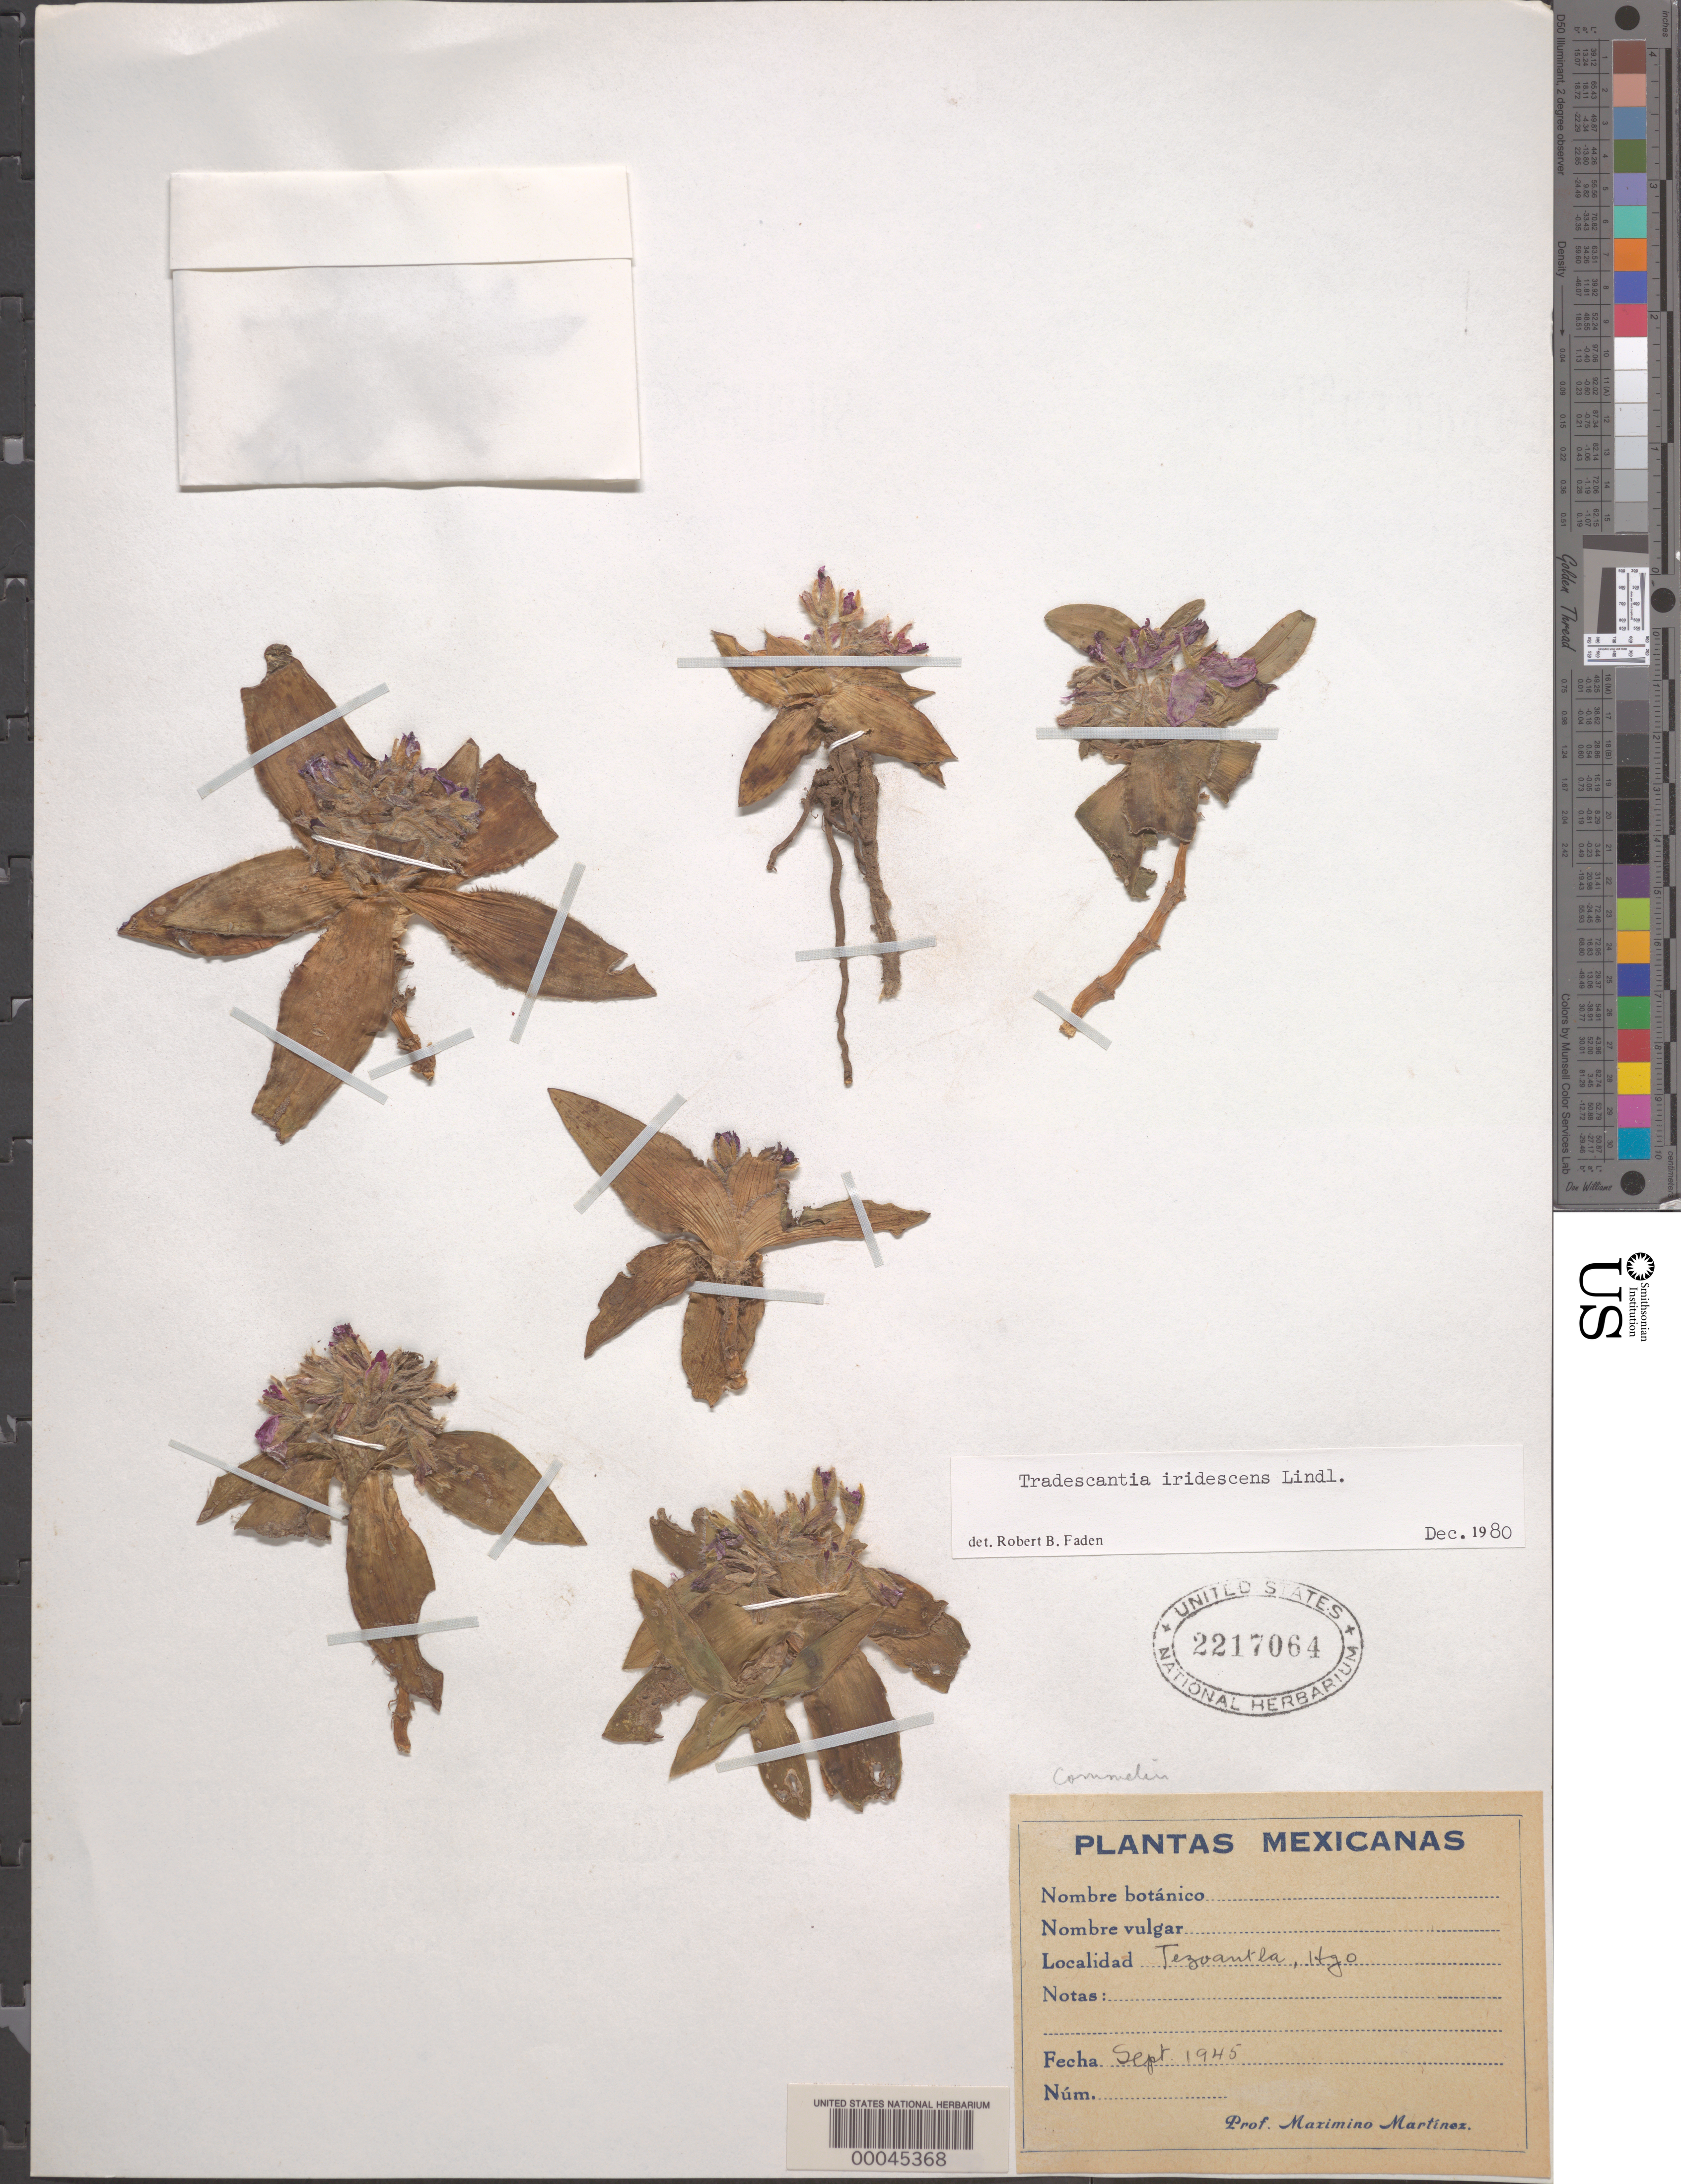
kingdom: Plantae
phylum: Tracheophyta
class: Liliopsida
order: Commelinales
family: Commelinaceae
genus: Tradescantia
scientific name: Tradescantia iridescens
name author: Lindl.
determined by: Faden, Robert B., (US), Smithsonian Institution - National Museum of Natural History (UNITED STATES)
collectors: M. Martínez M.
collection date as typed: Sep 1945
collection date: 1945-09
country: Mexico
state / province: Hidalgo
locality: Tezvantla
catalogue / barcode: US 2217064